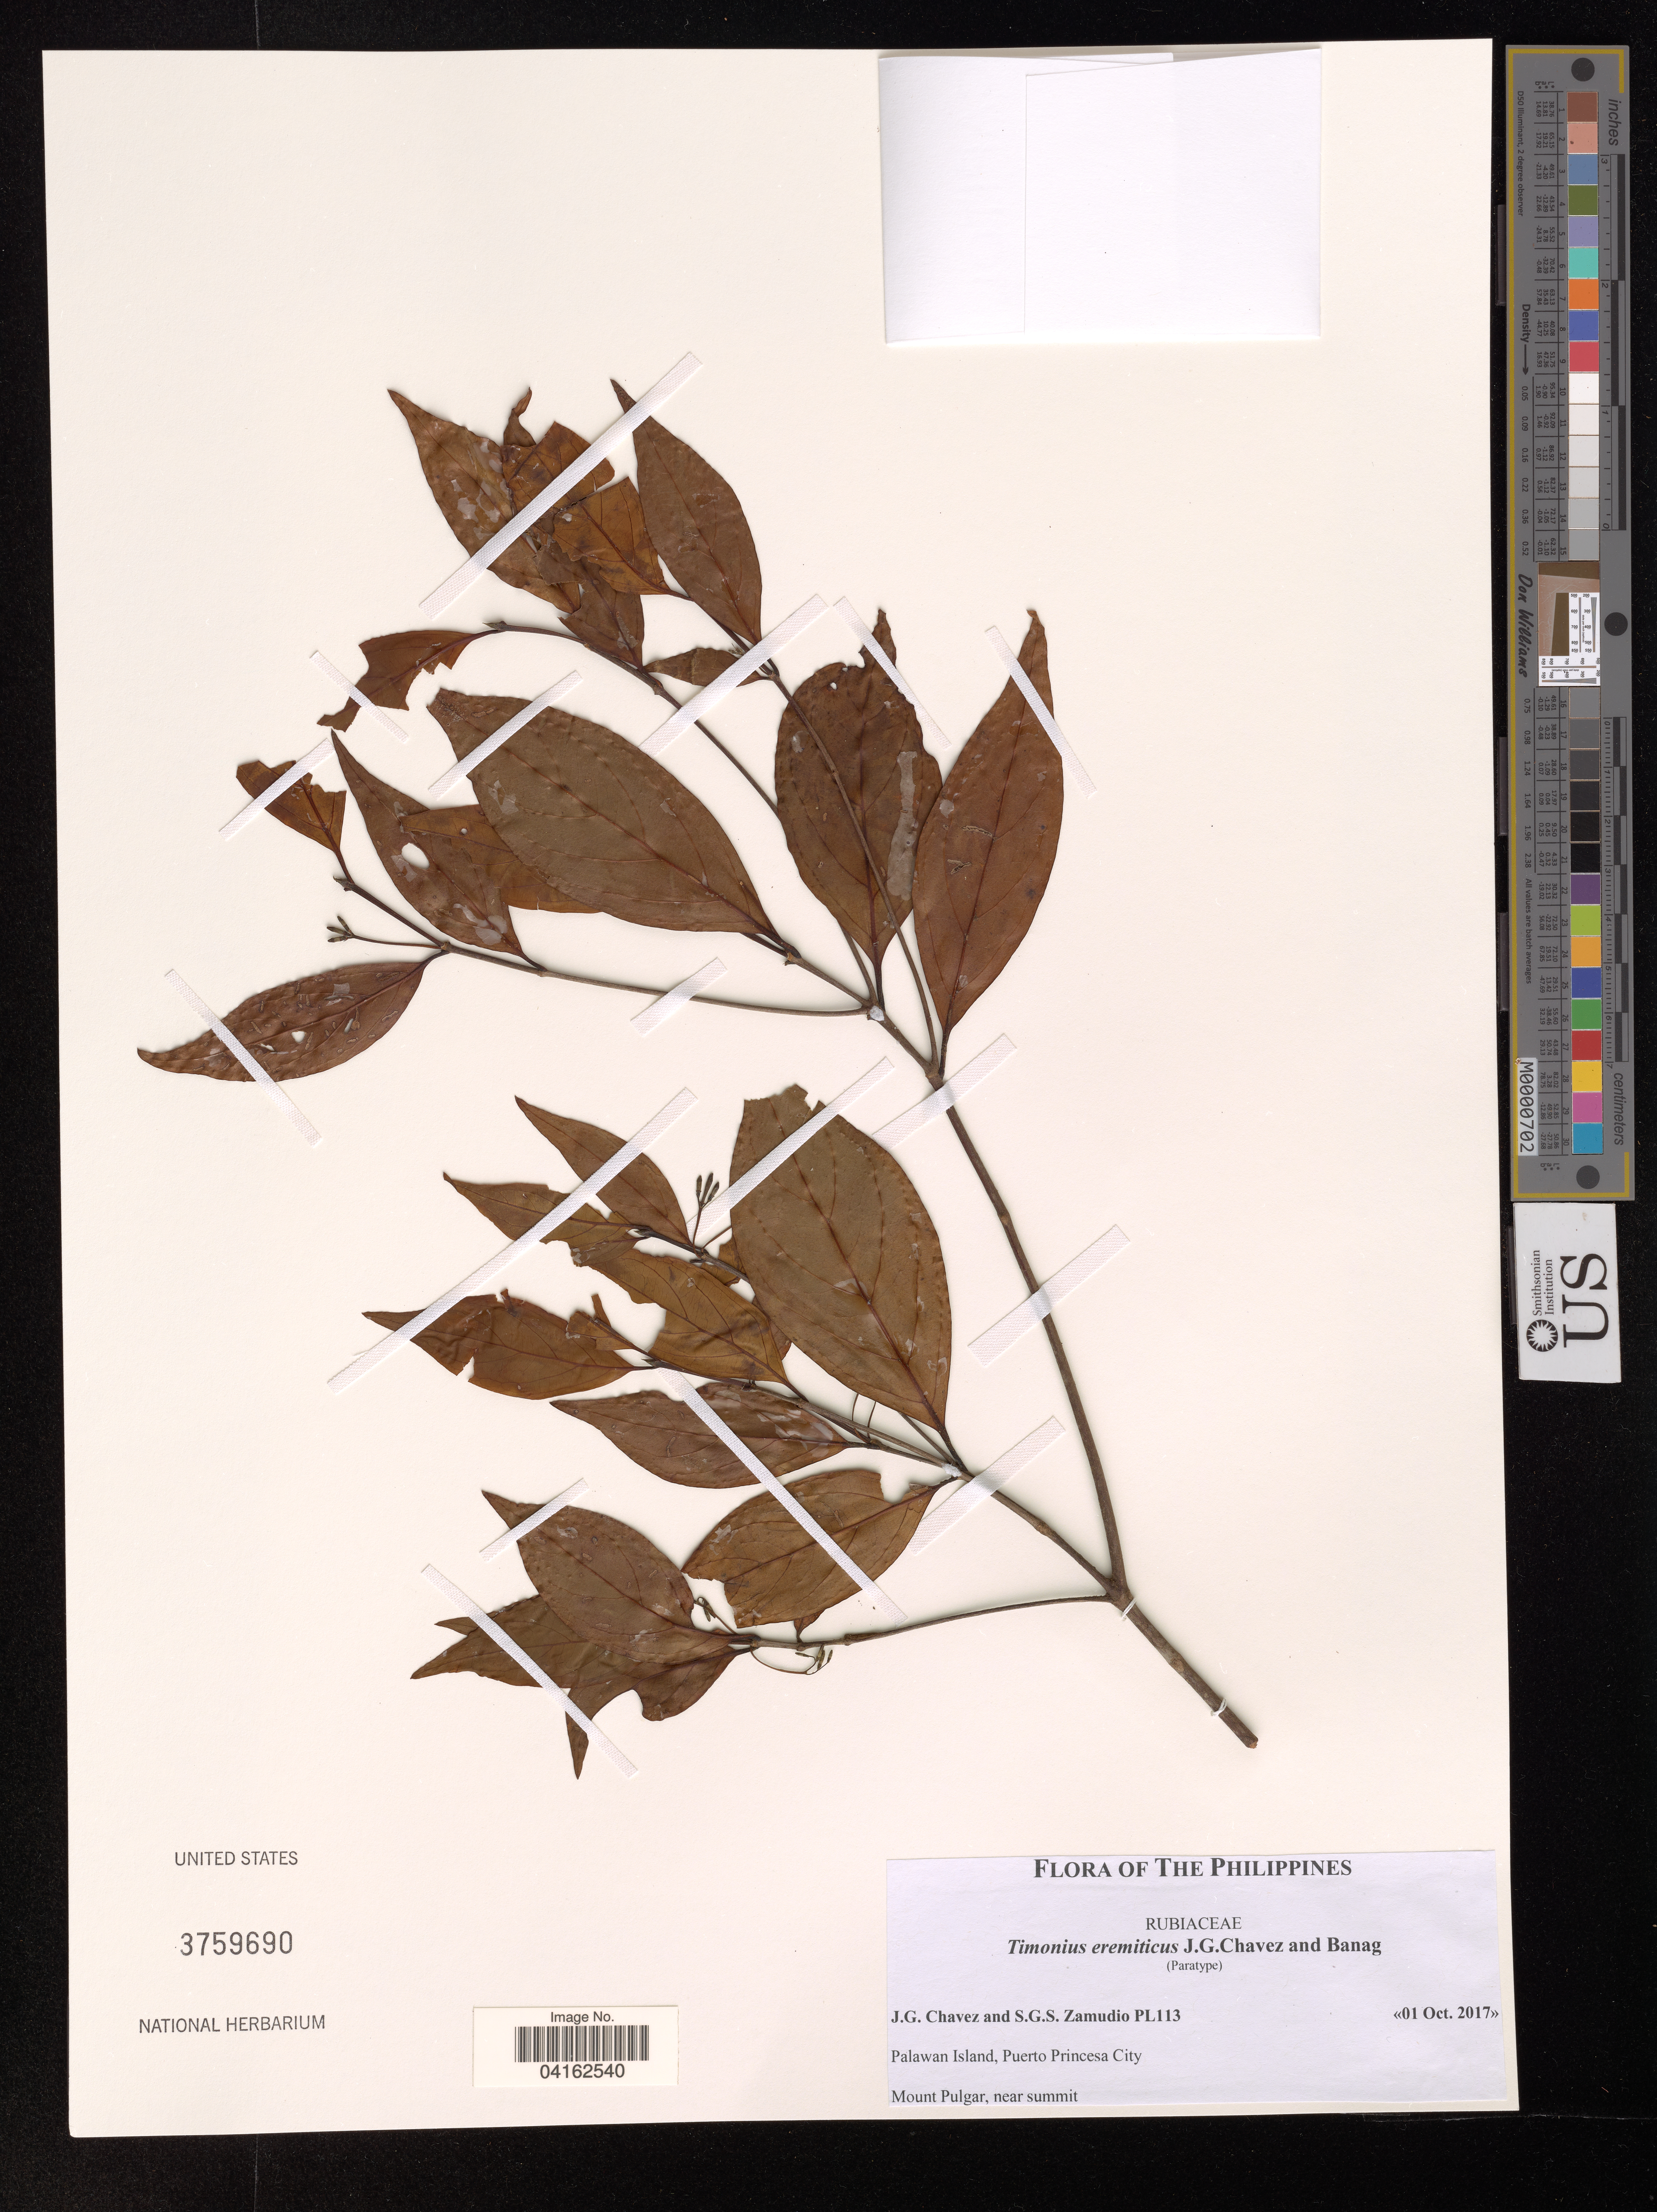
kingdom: Plantae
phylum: Tracheophyta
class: Magnoliopsida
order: Gentianales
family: Rubiaceae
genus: Timonius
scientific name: Timonius eremiticus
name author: J.G. Chavez & Banag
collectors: J. G. Chavez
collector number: PL113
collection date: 2017-10-01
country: Philippines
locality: Palawan Island, Puerto Princessa City. Mount Pulgar, near summit.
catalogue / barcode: US 3759690